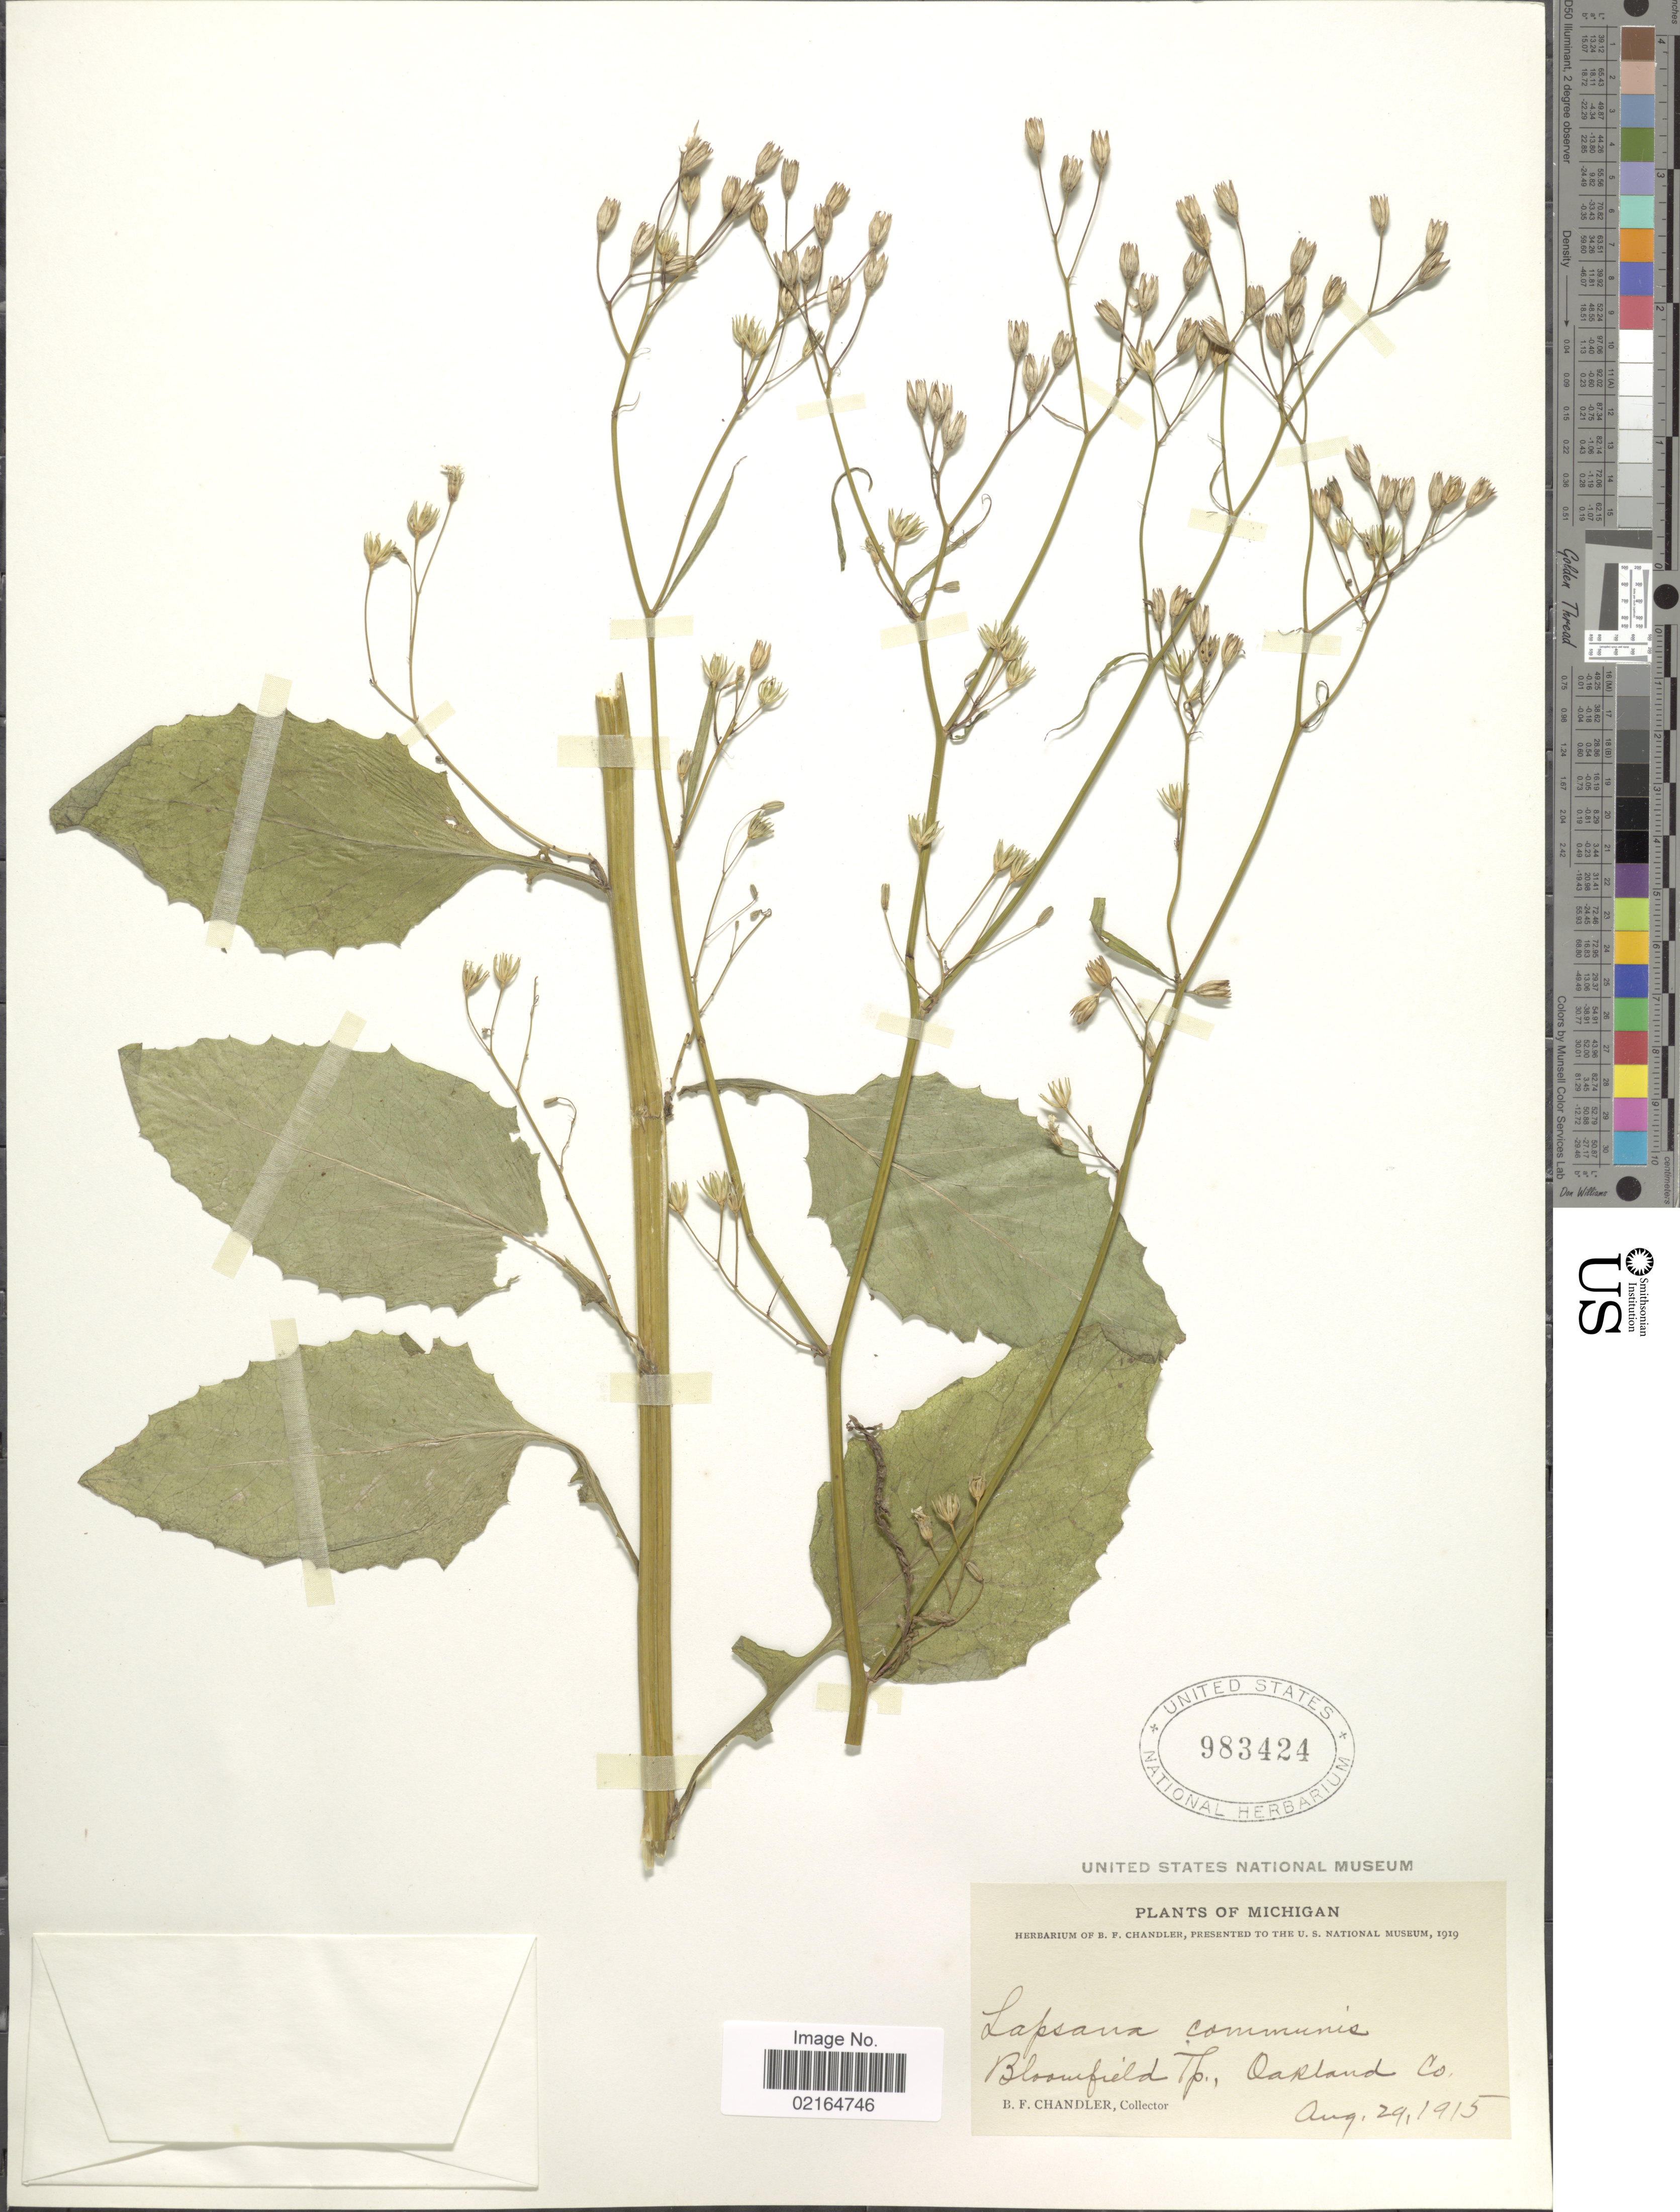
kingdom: Plantae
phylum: Tracheophyta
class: Magnoliopsida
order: Asterales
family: Asteraceae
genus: Lapsana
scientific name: Lapsana communis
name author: L.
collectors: B. F. Chandler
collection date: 1915-08-29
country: United States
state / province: Michigan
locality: Bloomfields Tp., Oakland Co.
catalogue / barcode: US 983424